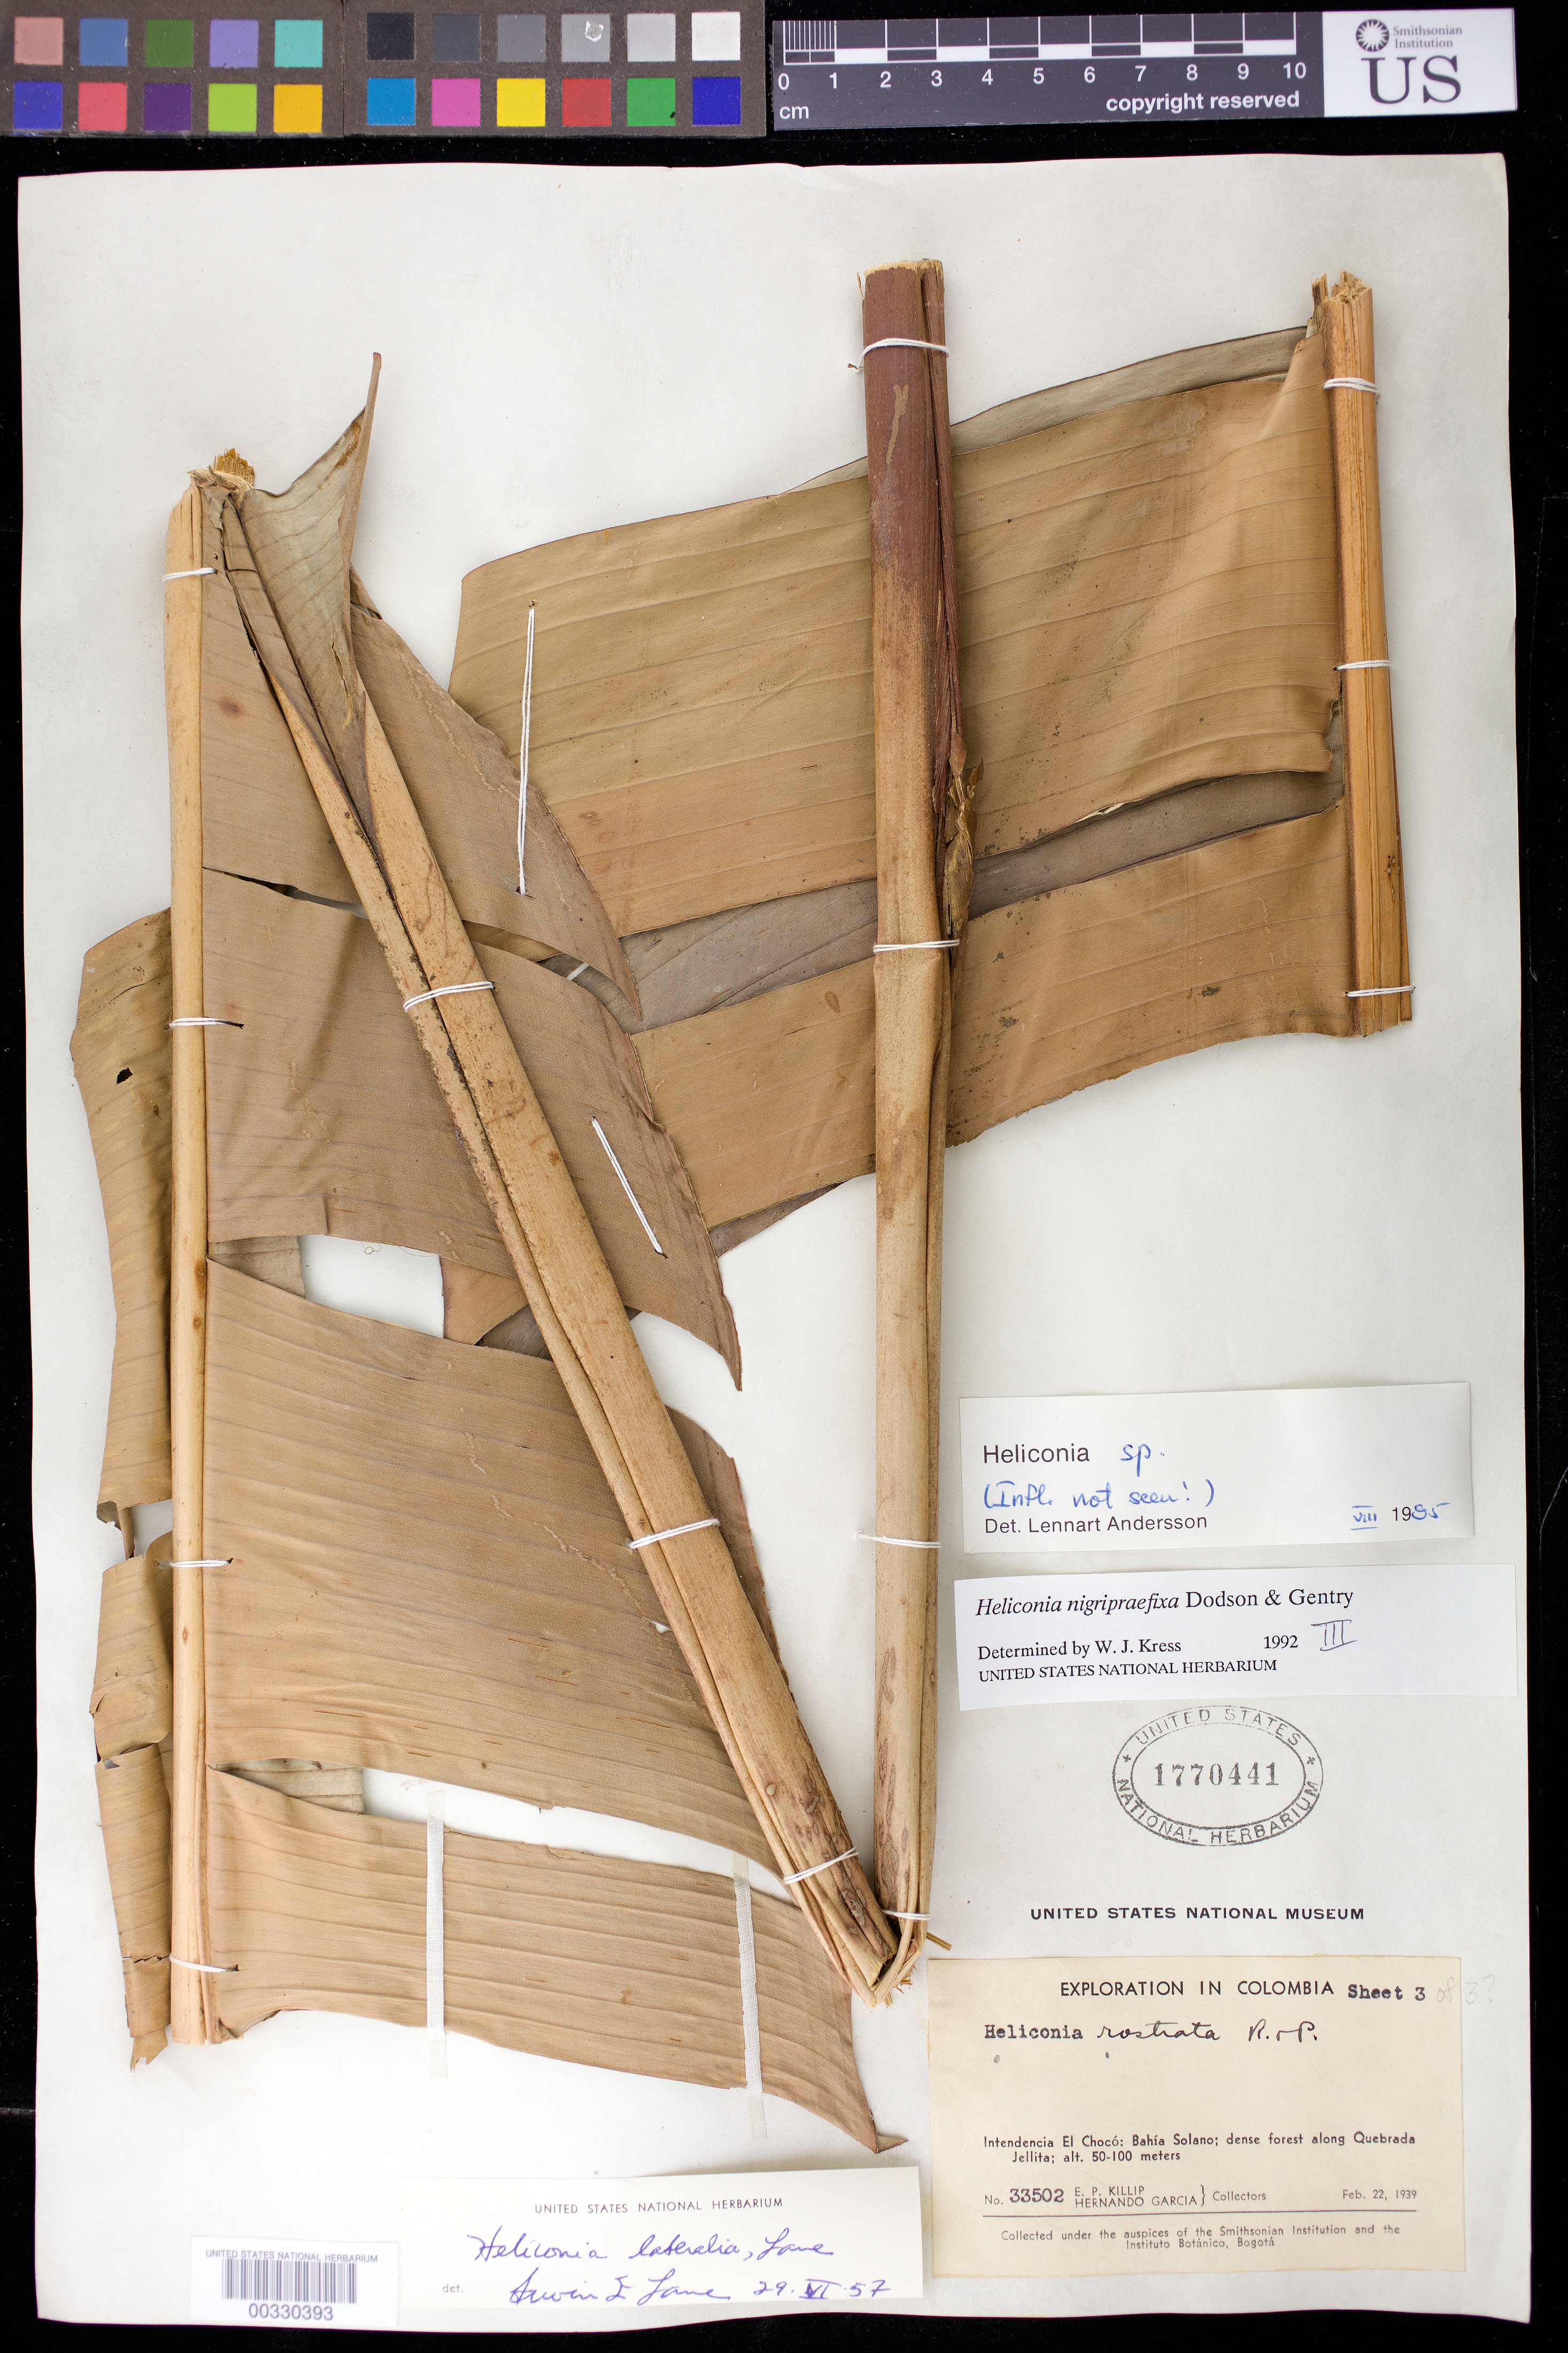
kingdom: Plantae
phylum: Tracheophyta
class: Liliopsida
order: Zingiberales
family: Heliconiaceae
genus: Heliconia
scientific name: Heliconia nigripraefixa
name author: Dodson & Gentry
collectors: E. P. Killip & H. Garcia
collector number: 33502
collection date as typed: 22 Feb 1939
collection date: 1939-02-22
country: Colombia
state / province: Chocó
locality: Bahia Solano, dense forest along Quebrada JelLita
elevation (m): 50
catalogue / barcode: US 1770441